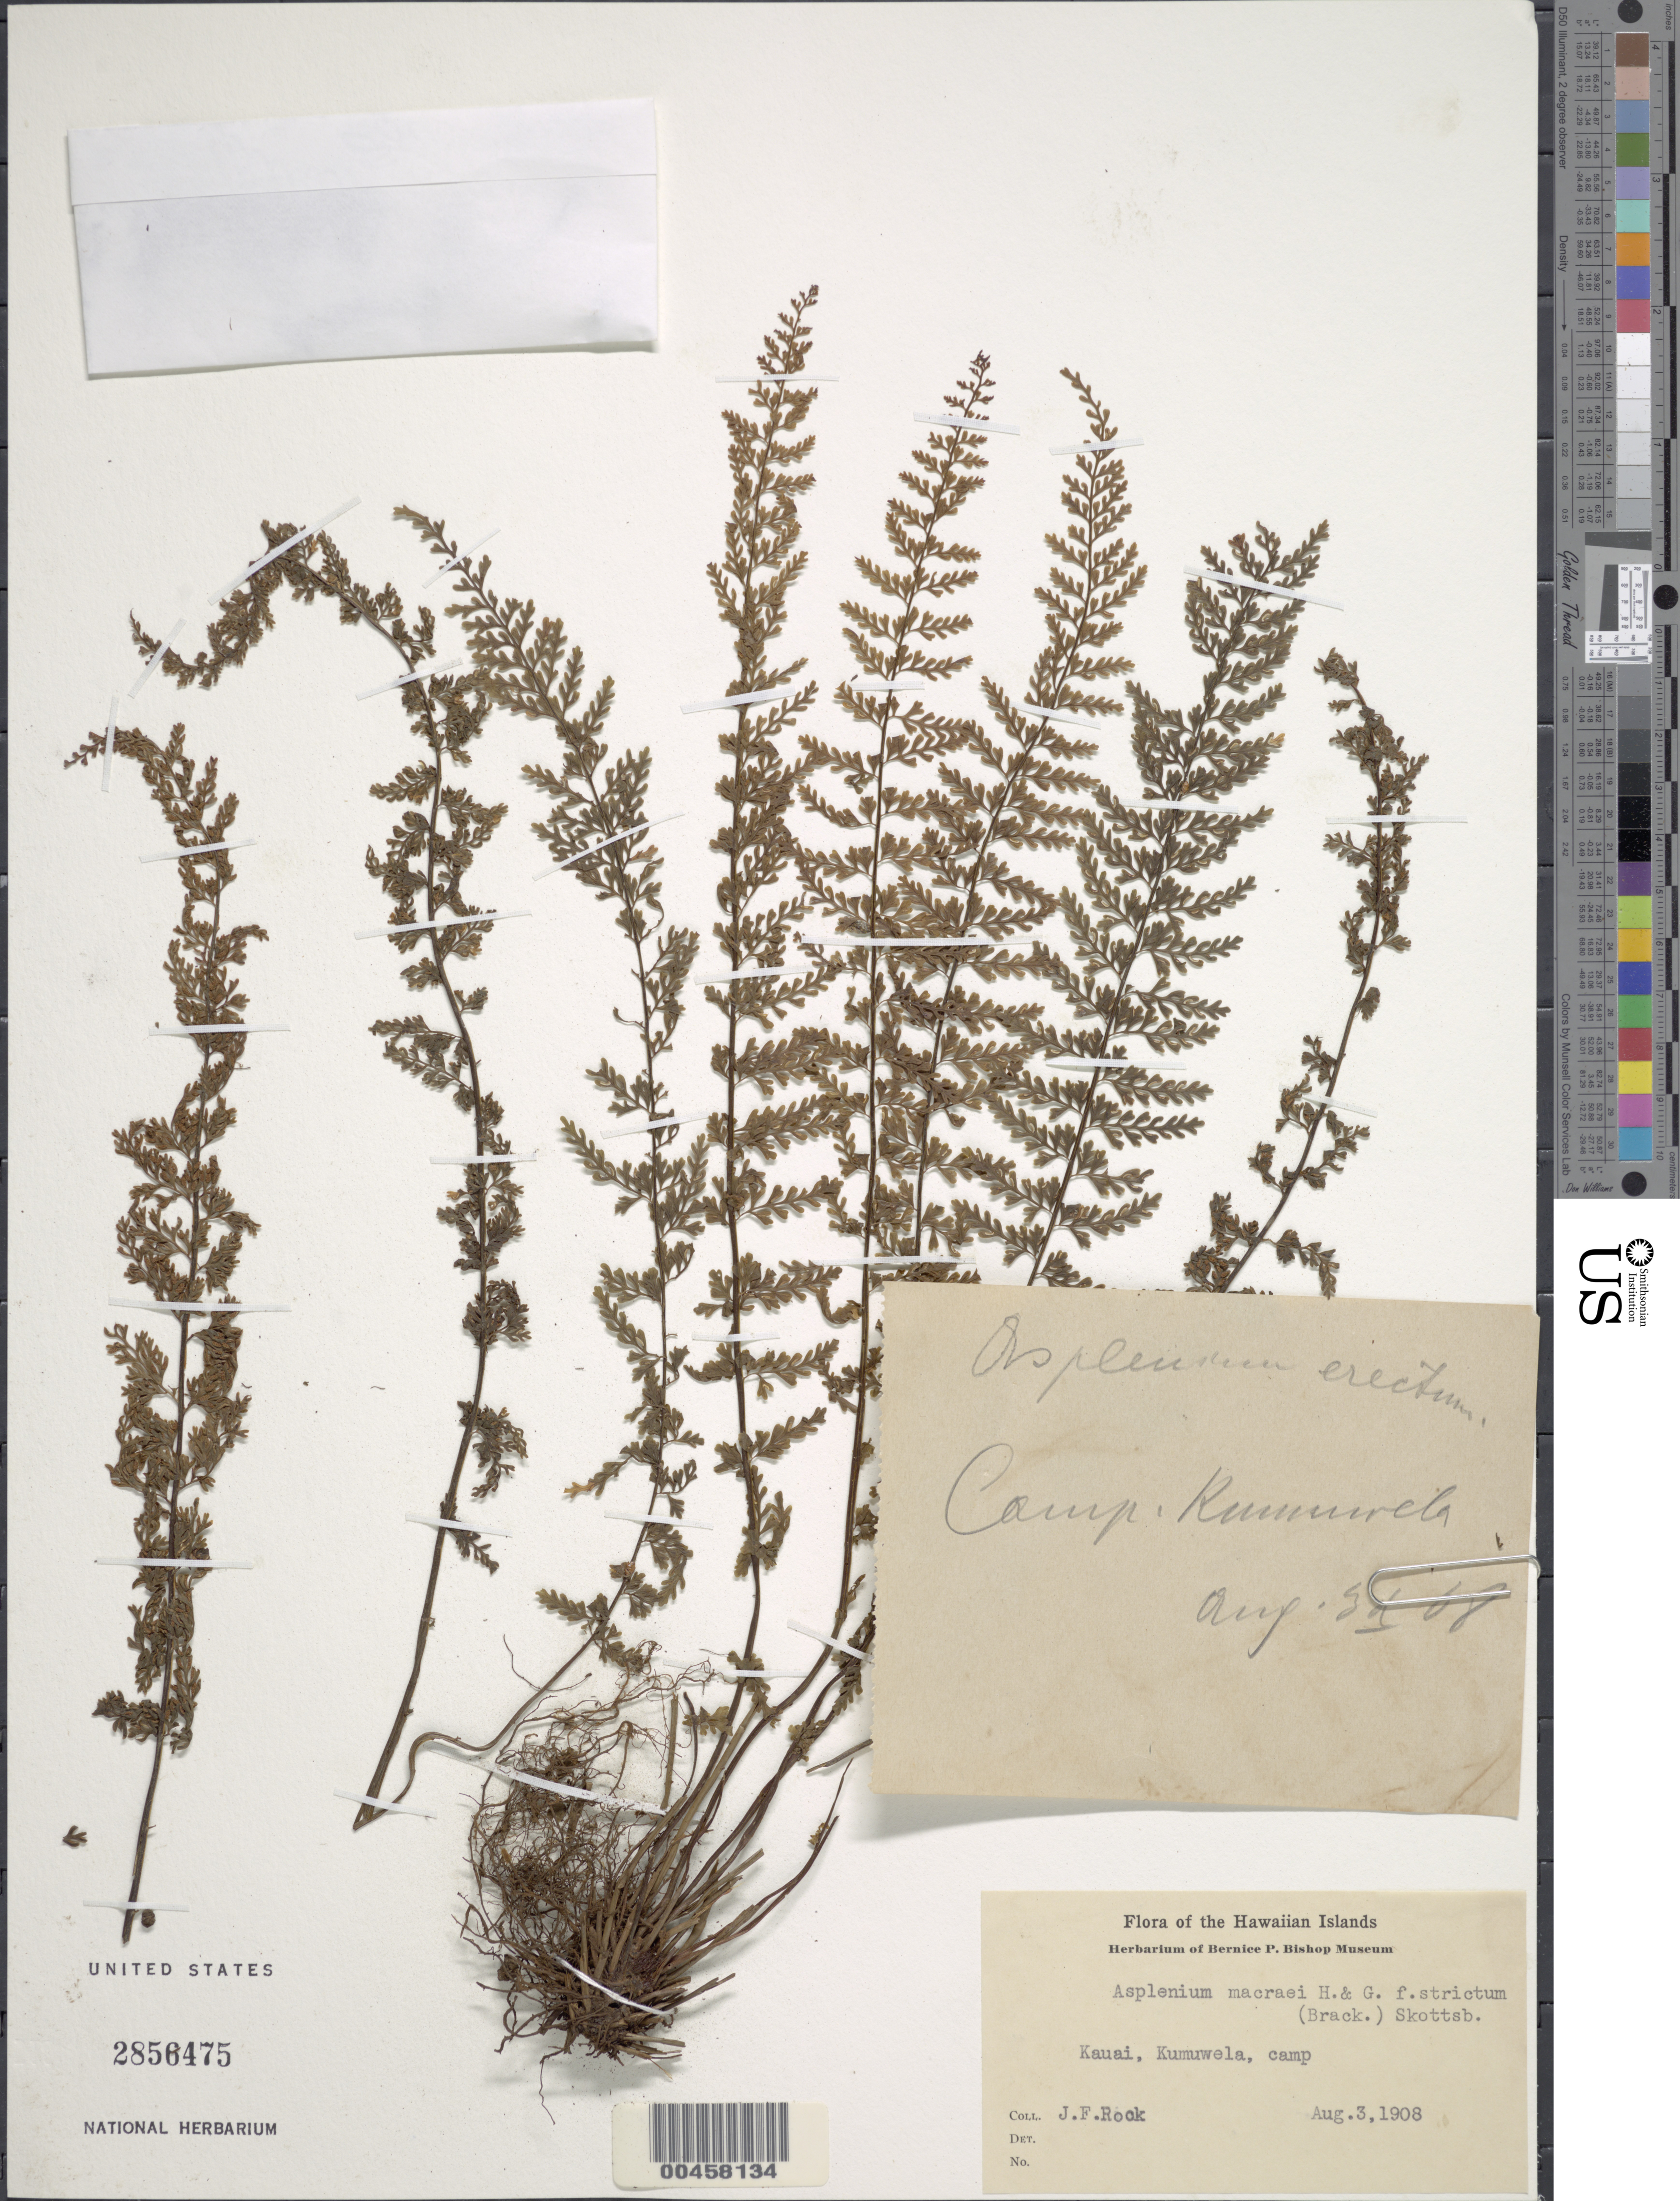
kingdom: Plantae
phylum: Tracheophyta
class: Polypodiopsida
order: Polypodiales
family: Aspleniaceae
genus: Asplenium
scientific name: Asplenium macraei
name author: Hook. & Grev.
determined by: Wagner, W. L., (BOT), Smithsonian Institution - National Museum of Natural History (UNITED STATES)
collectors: J. F. Rock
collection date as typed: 3 Aug 1908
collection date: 1908-08-03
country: United States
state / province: Hawaii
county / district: Kauai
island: Kaua'i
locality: Kumuwela, camp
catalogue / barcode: US 2856475